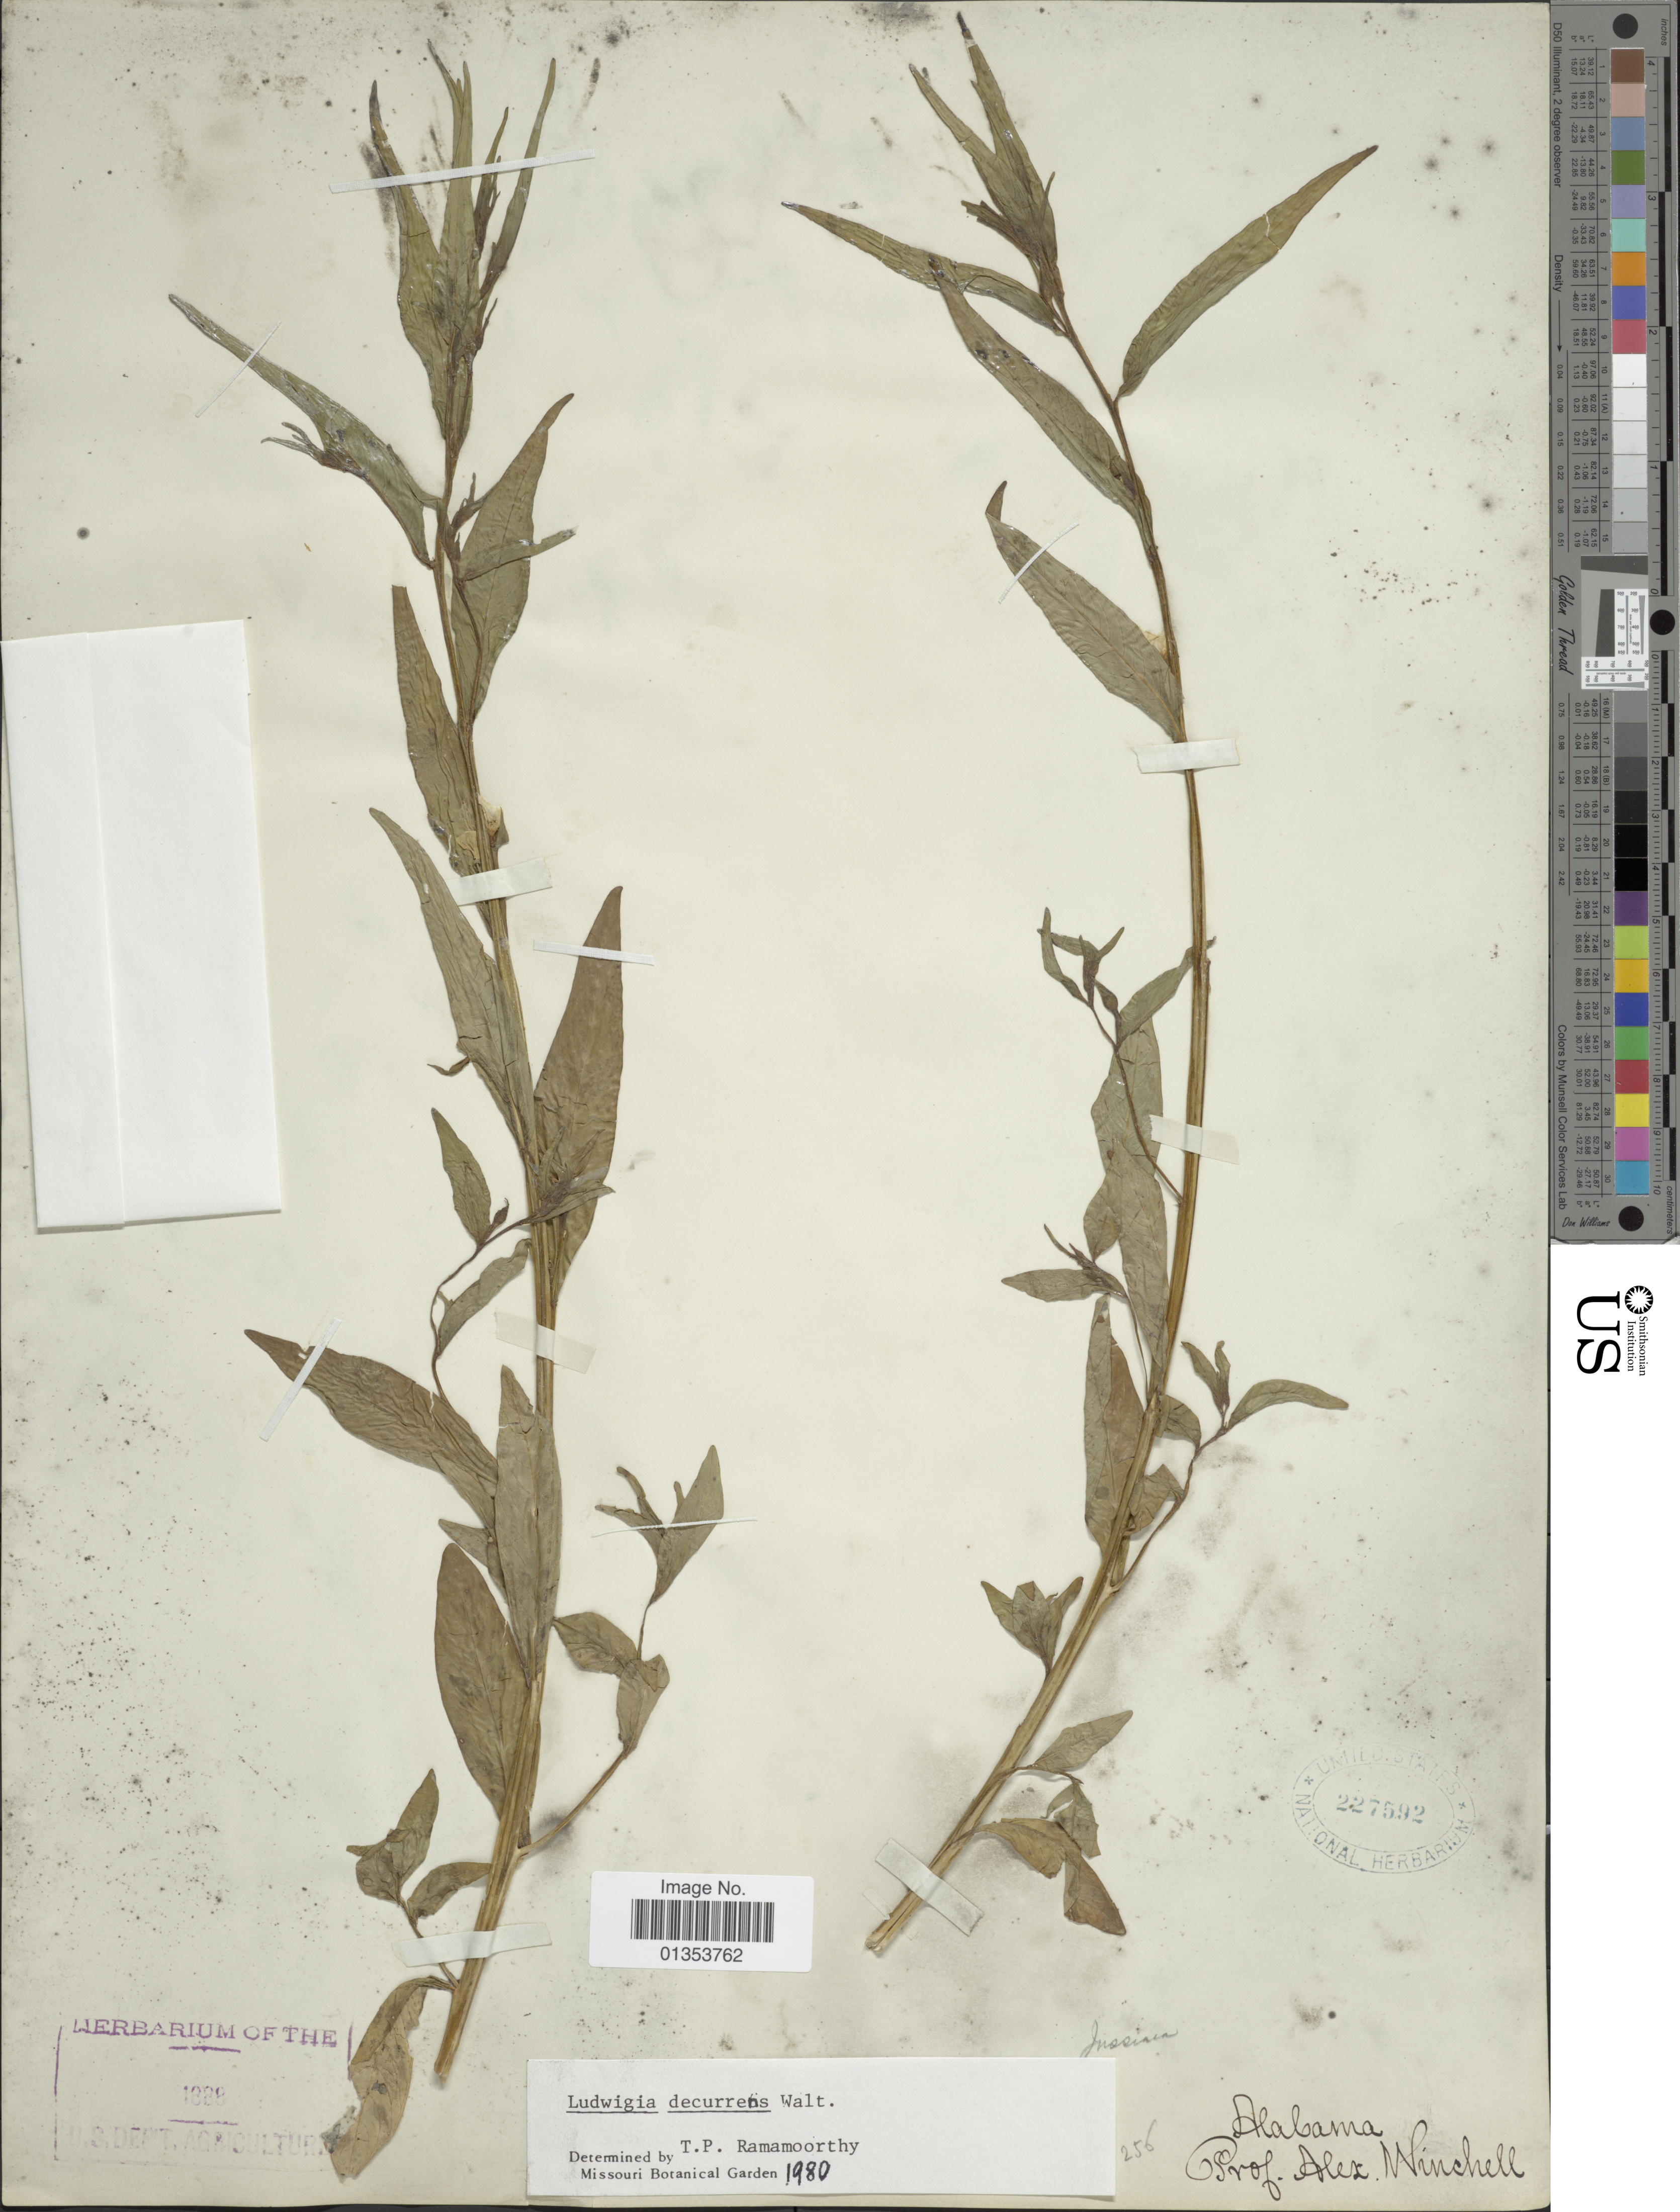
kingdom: Plantae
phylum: Tracheophyta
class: Magnoliopsida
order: Myrtales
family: Onagraceae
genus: Ludwigia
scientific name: Ludwigia decurrens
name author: Walter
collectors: A. Winchell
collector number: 256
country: United States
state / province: Alabama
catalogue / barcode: US 227592